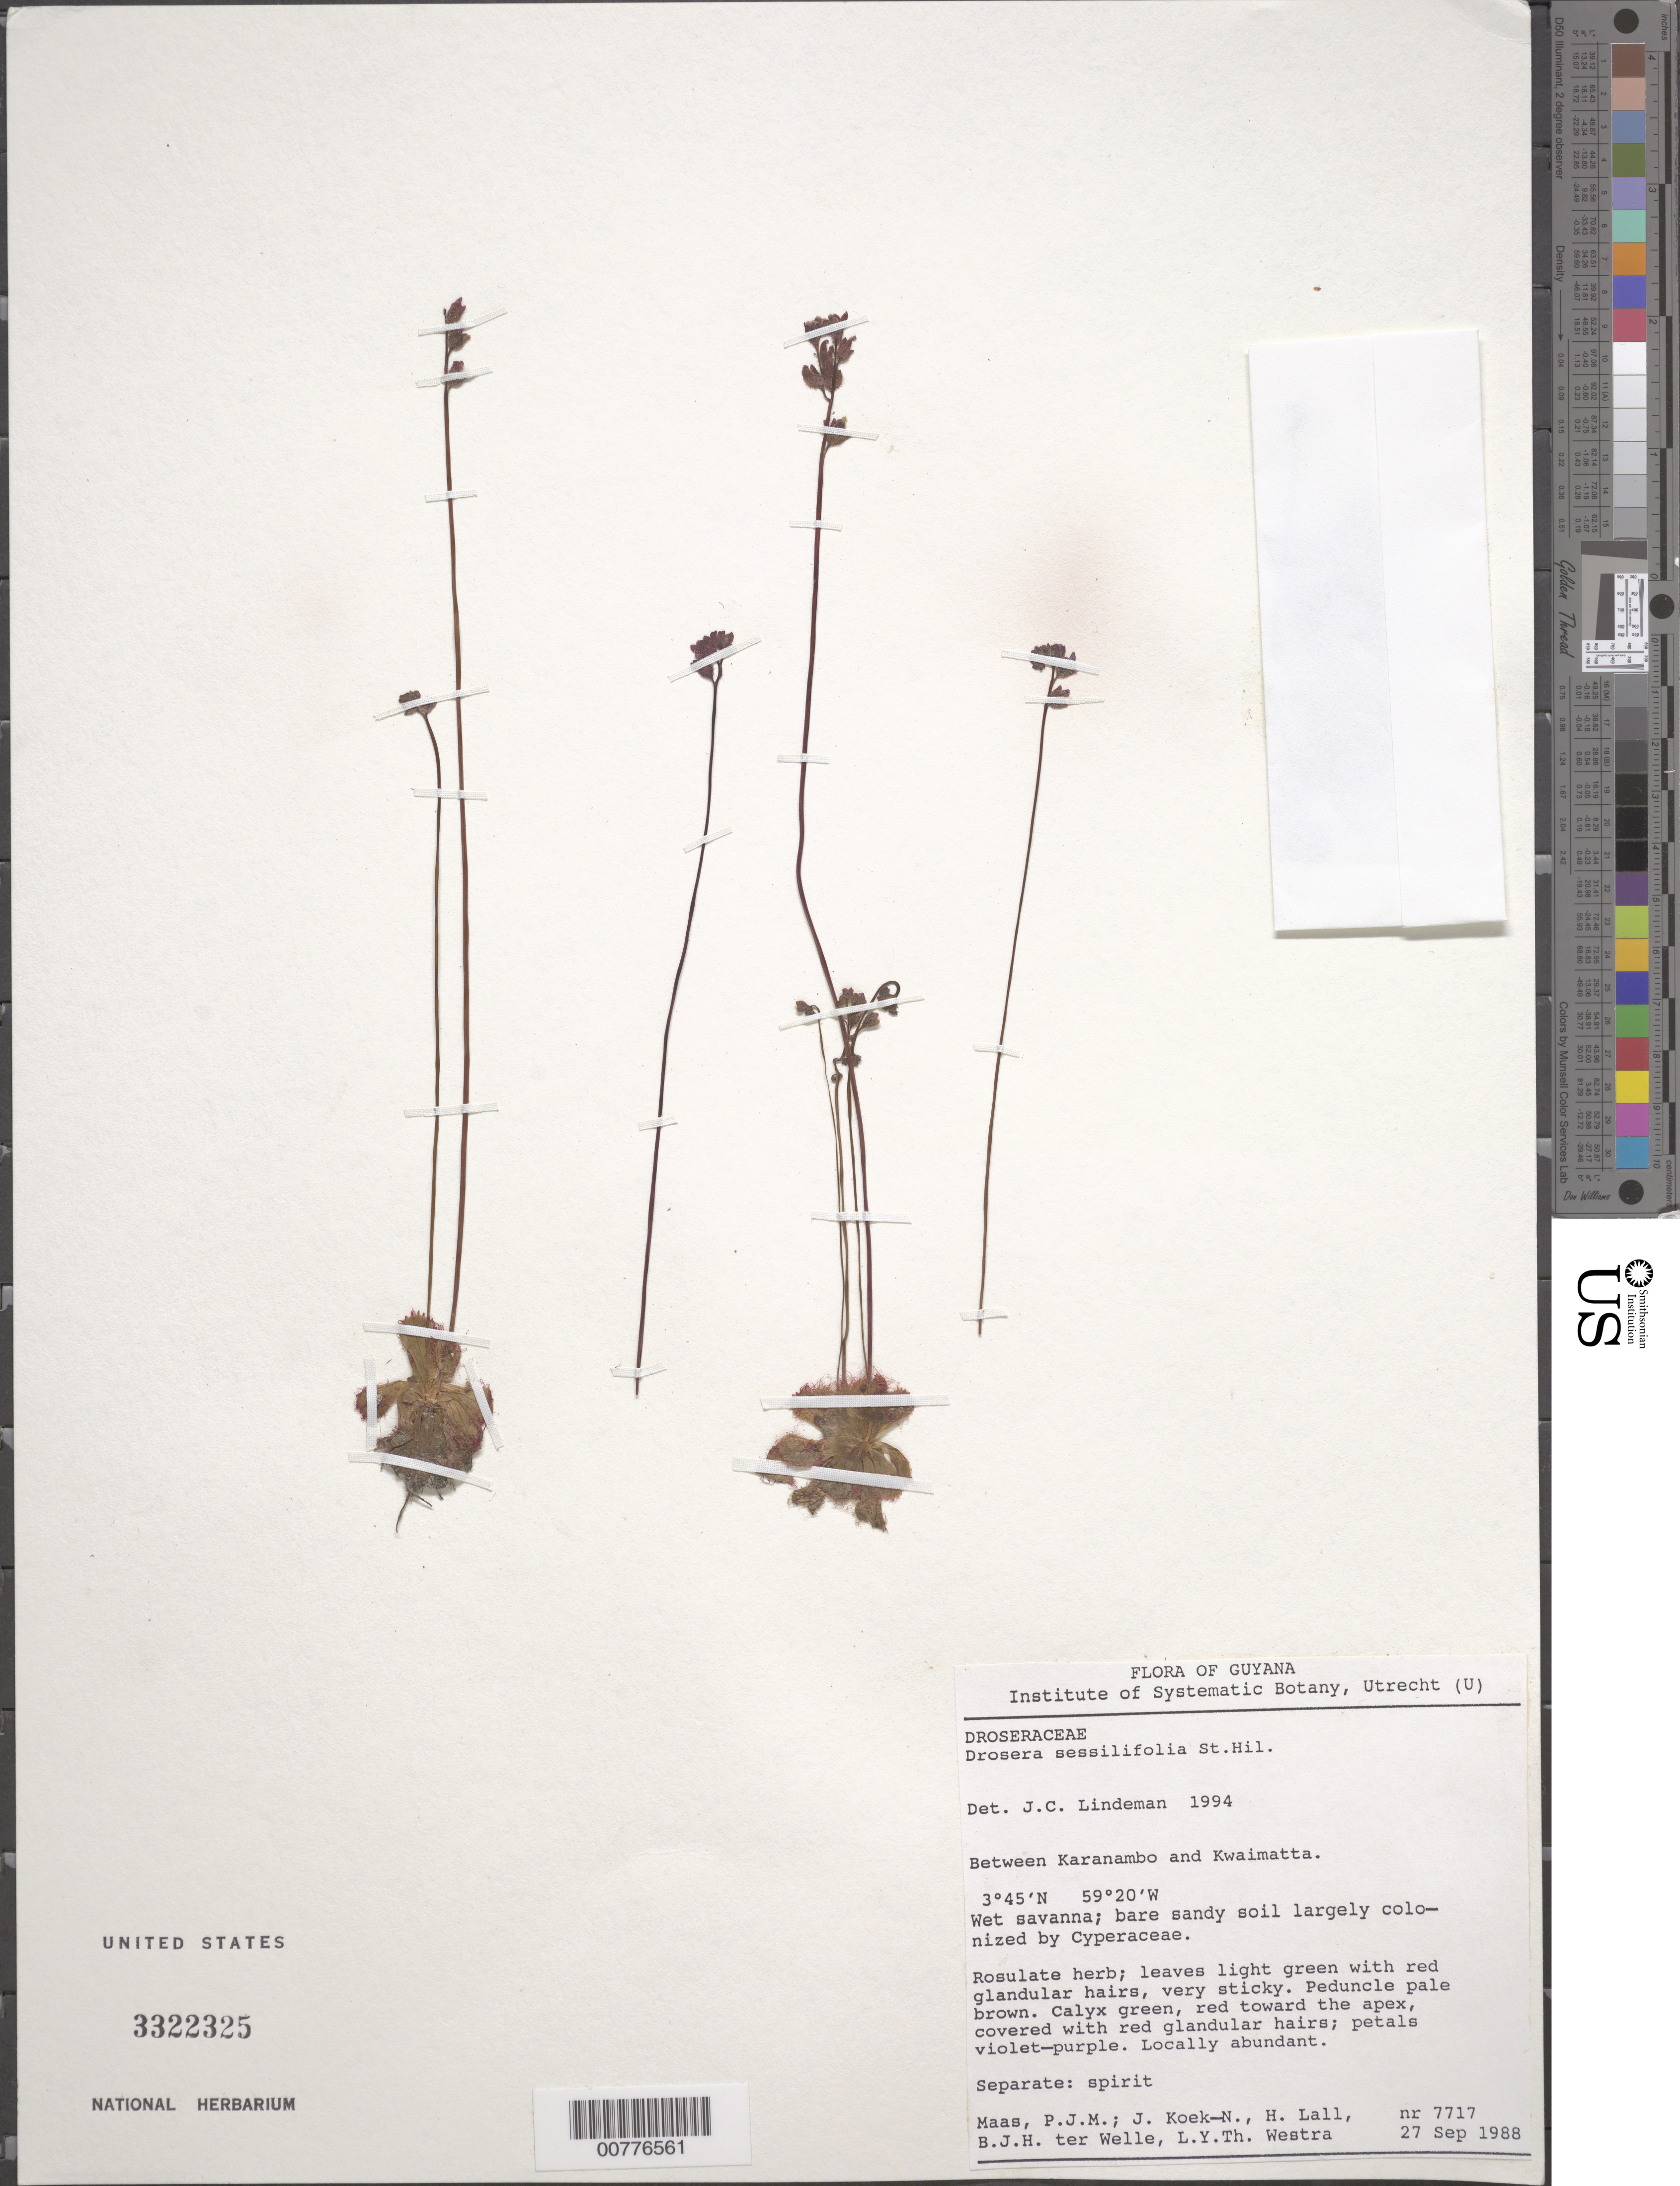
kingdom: Plantae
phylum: Tracheophyta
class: Magnoliopsida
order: Caryophyllales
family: Droseraceae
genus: Drosera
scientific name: Drosera sessilifolia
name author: A. St.-Hil.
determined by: Lindeman, J. C.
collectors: P. Maas, J. Koek-Noorman, H. Lall, B. Welle & L. Y. T. Westra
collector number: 7717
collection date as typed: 27-Sep-88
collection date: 1988-09-27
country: Guyana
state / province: U. Takutu-U. Essequibo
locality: Karanambo to Kwaimatta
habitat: Wet savanna; bare sandy soil largely colonized by Cyperaceae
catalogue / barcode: US 3322325